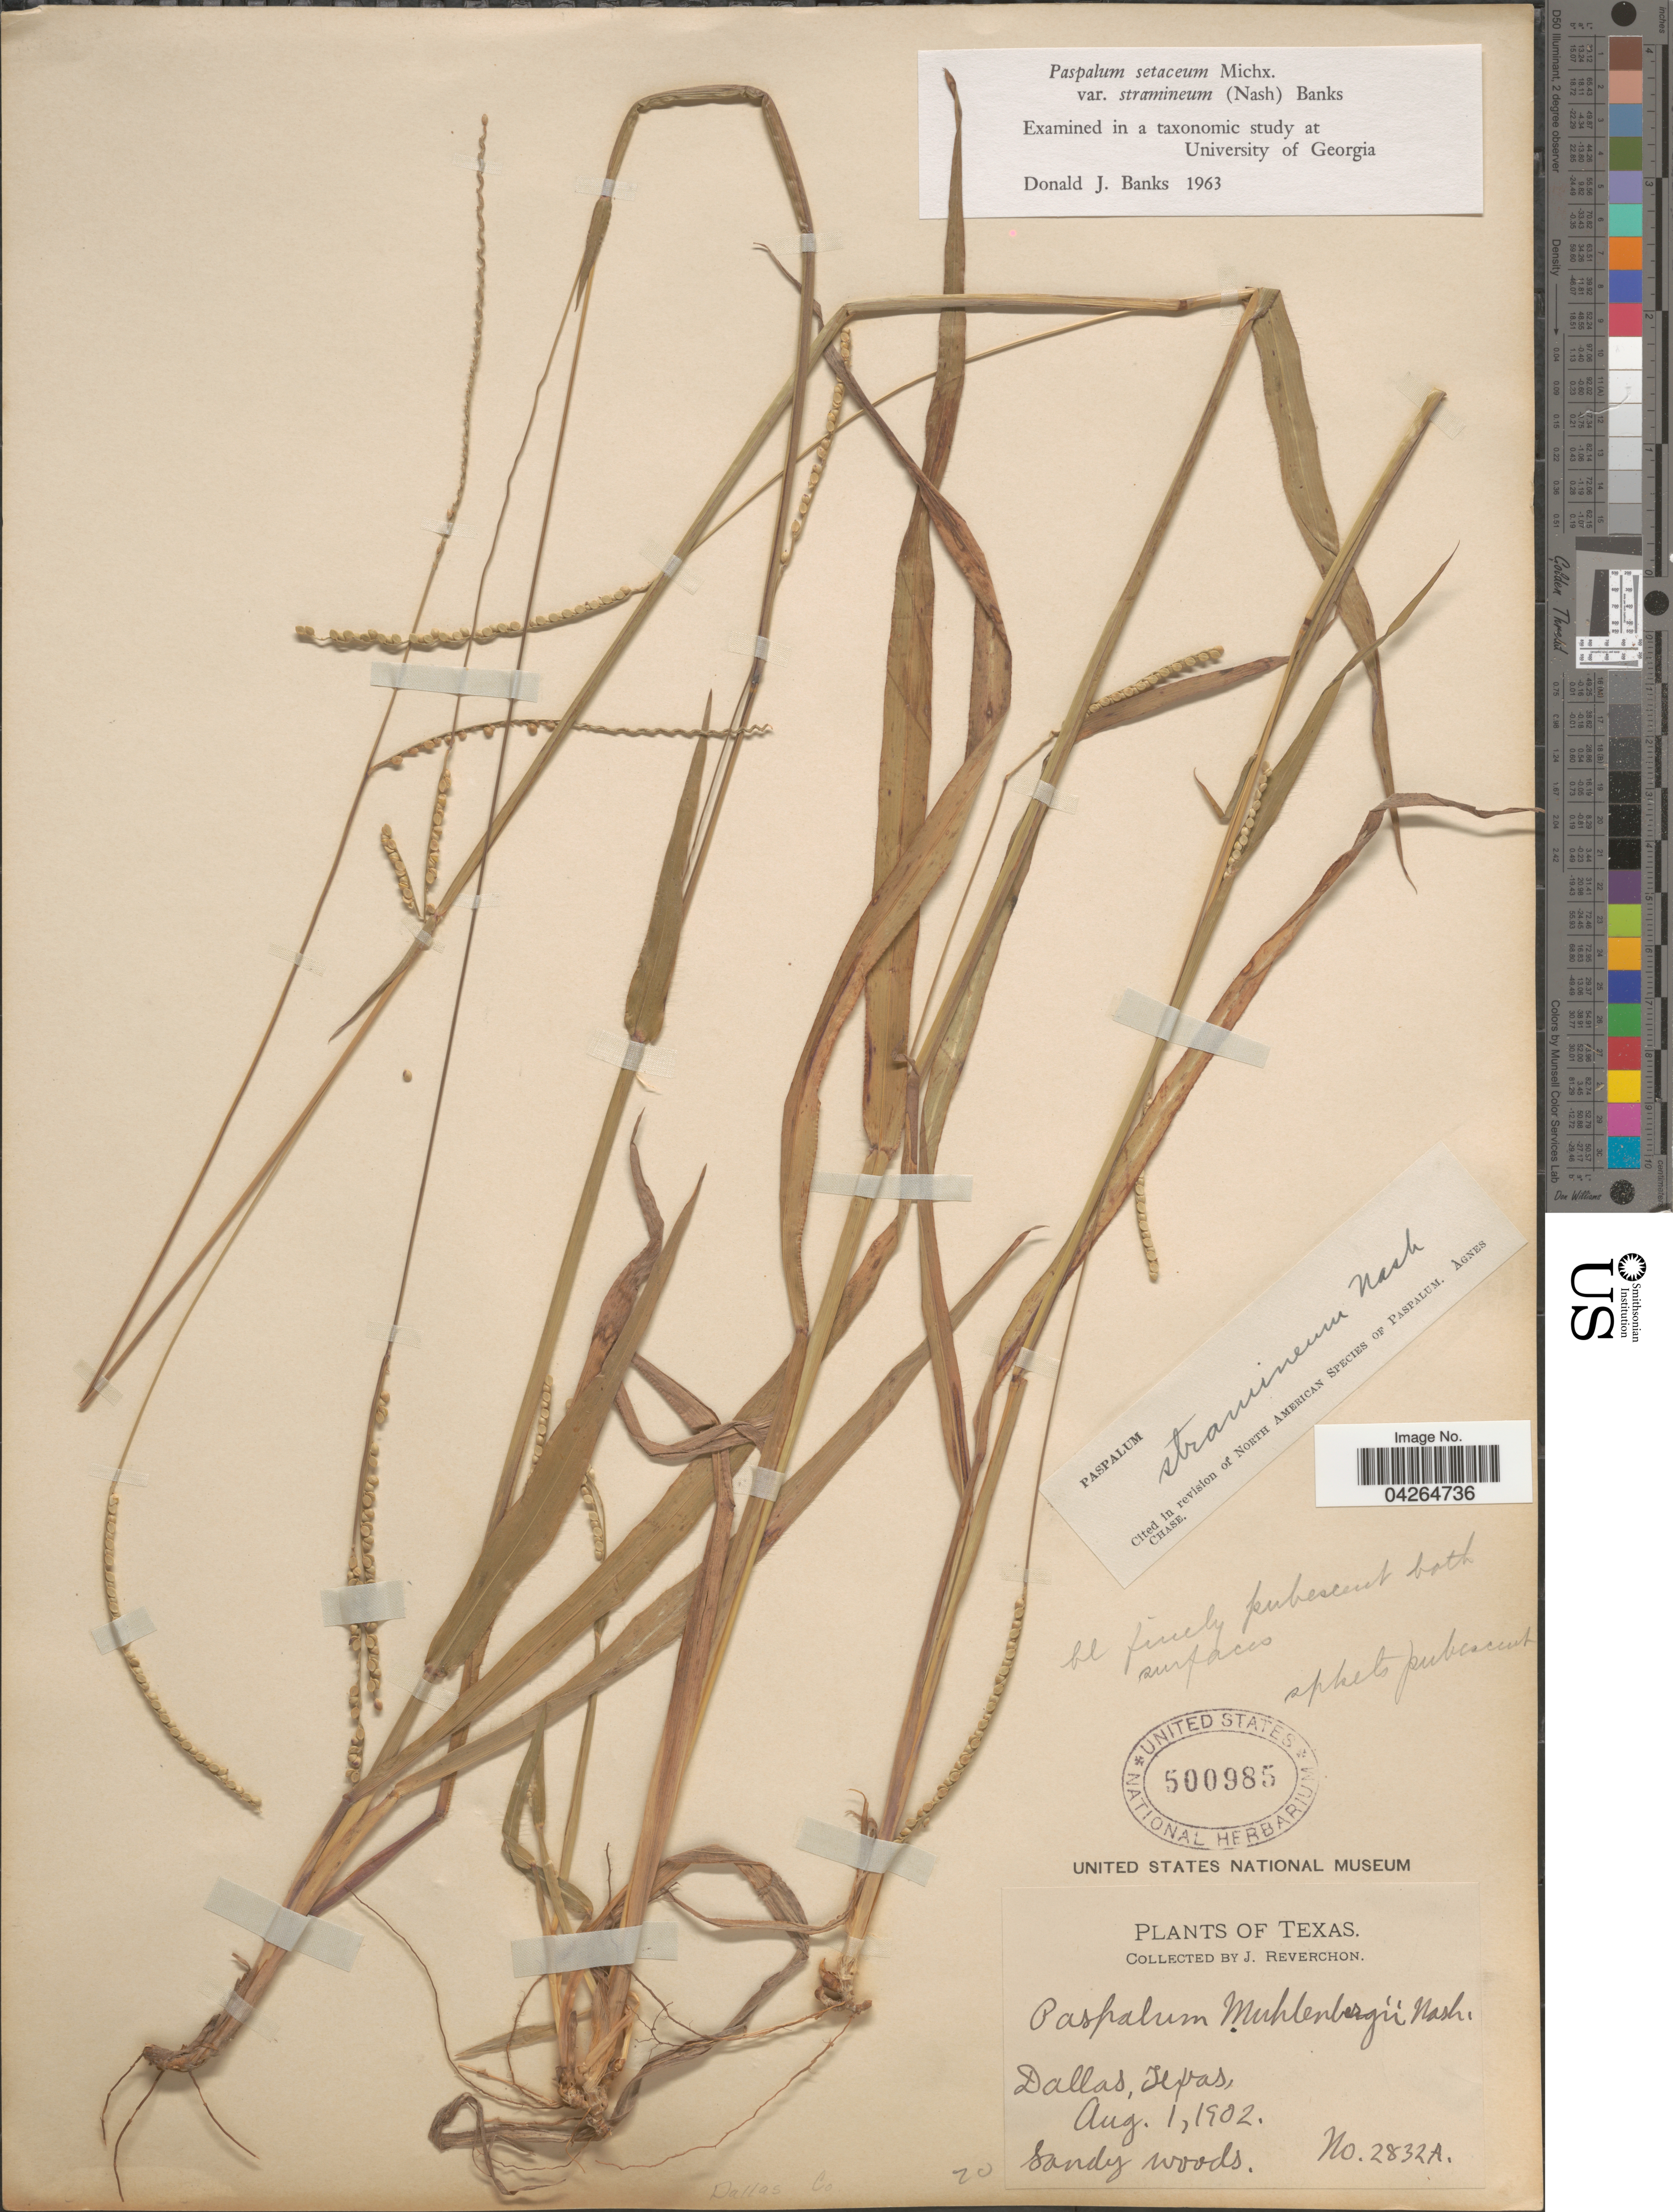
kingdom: Plantae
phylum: Tracheophyta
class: Liliopsida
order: Poales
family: Poaceae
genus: Paspalum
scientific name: Paspalum setaceum var. stramineum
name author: (Nash) D.J. Banks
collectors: J. Reverchon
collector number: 2832a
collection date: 1902-08-01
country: United States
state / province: Texas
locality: Dallas. Dallas Co.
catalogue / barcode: US 500985